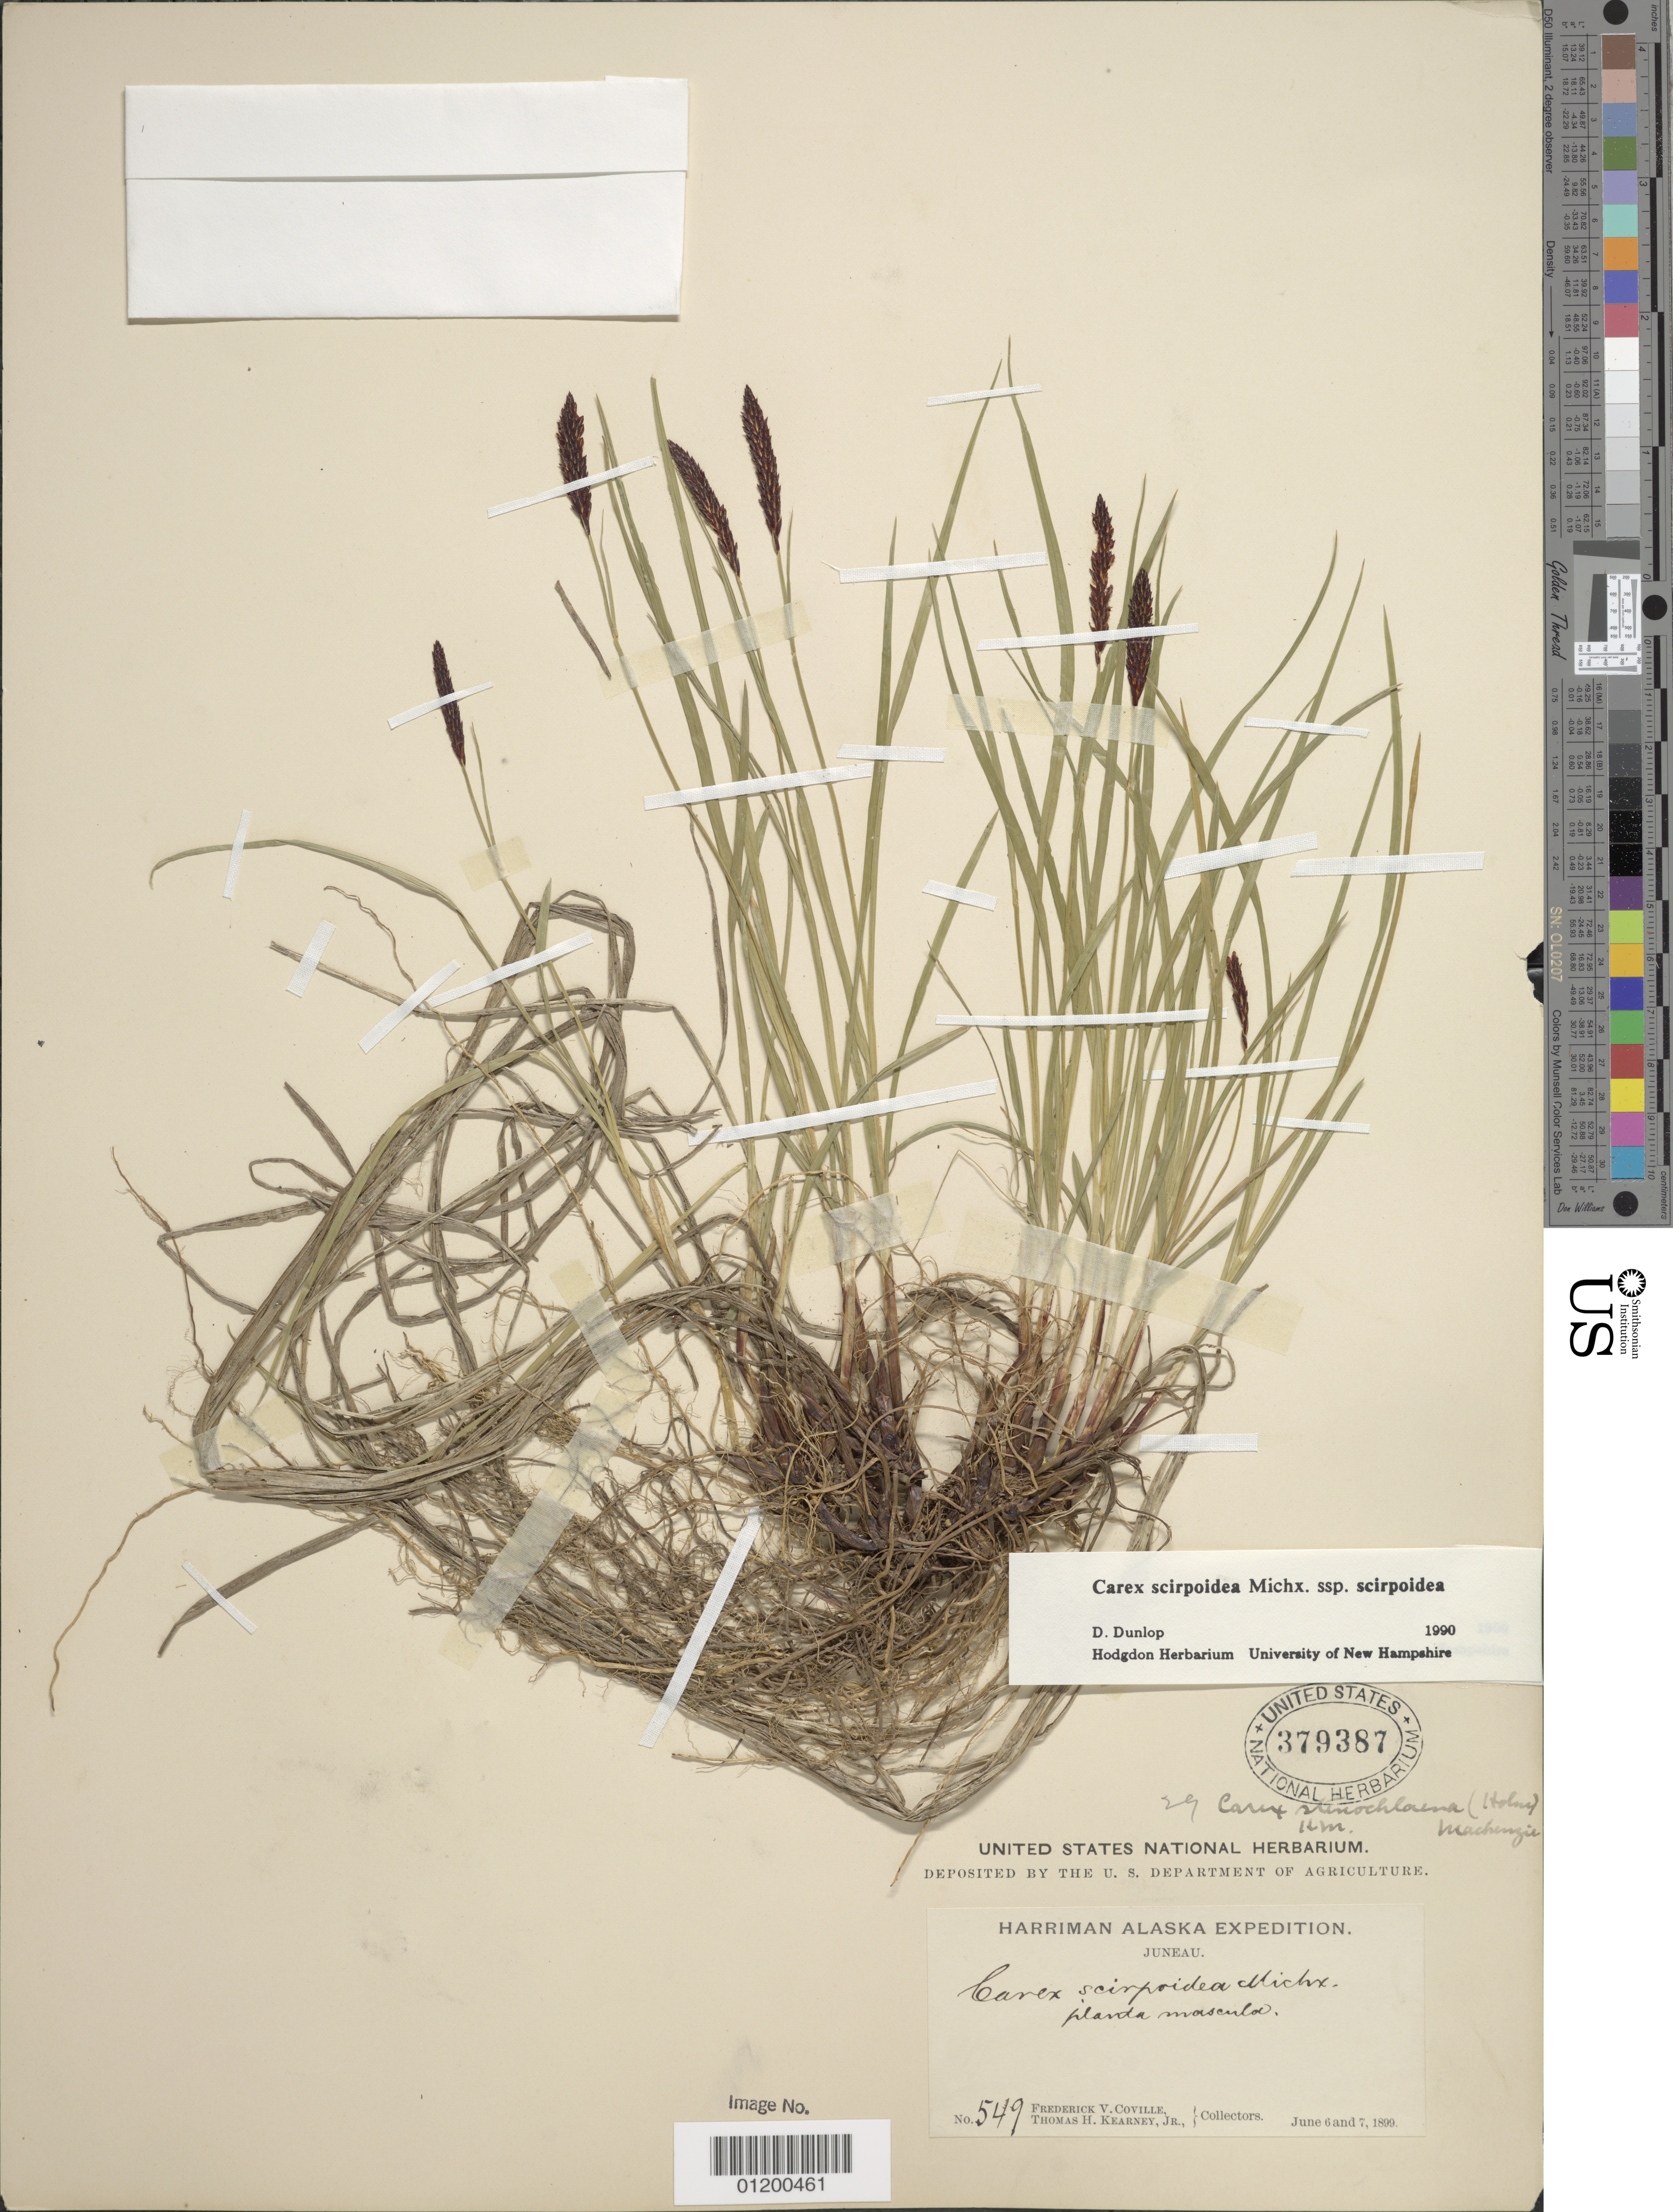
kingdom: Plantae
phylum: Tracheophyta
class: Liliopsida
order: Poales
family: Cyperaceae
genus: Carex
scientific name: Carex scirpoidea subsp. scirpoidea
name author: Michx.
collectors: F. V. Coville & T. H. Kearney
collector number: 549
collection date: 1899-06-06/1899-06-07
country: United States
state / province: Alaska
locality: Juneau.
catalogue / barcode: US 379387